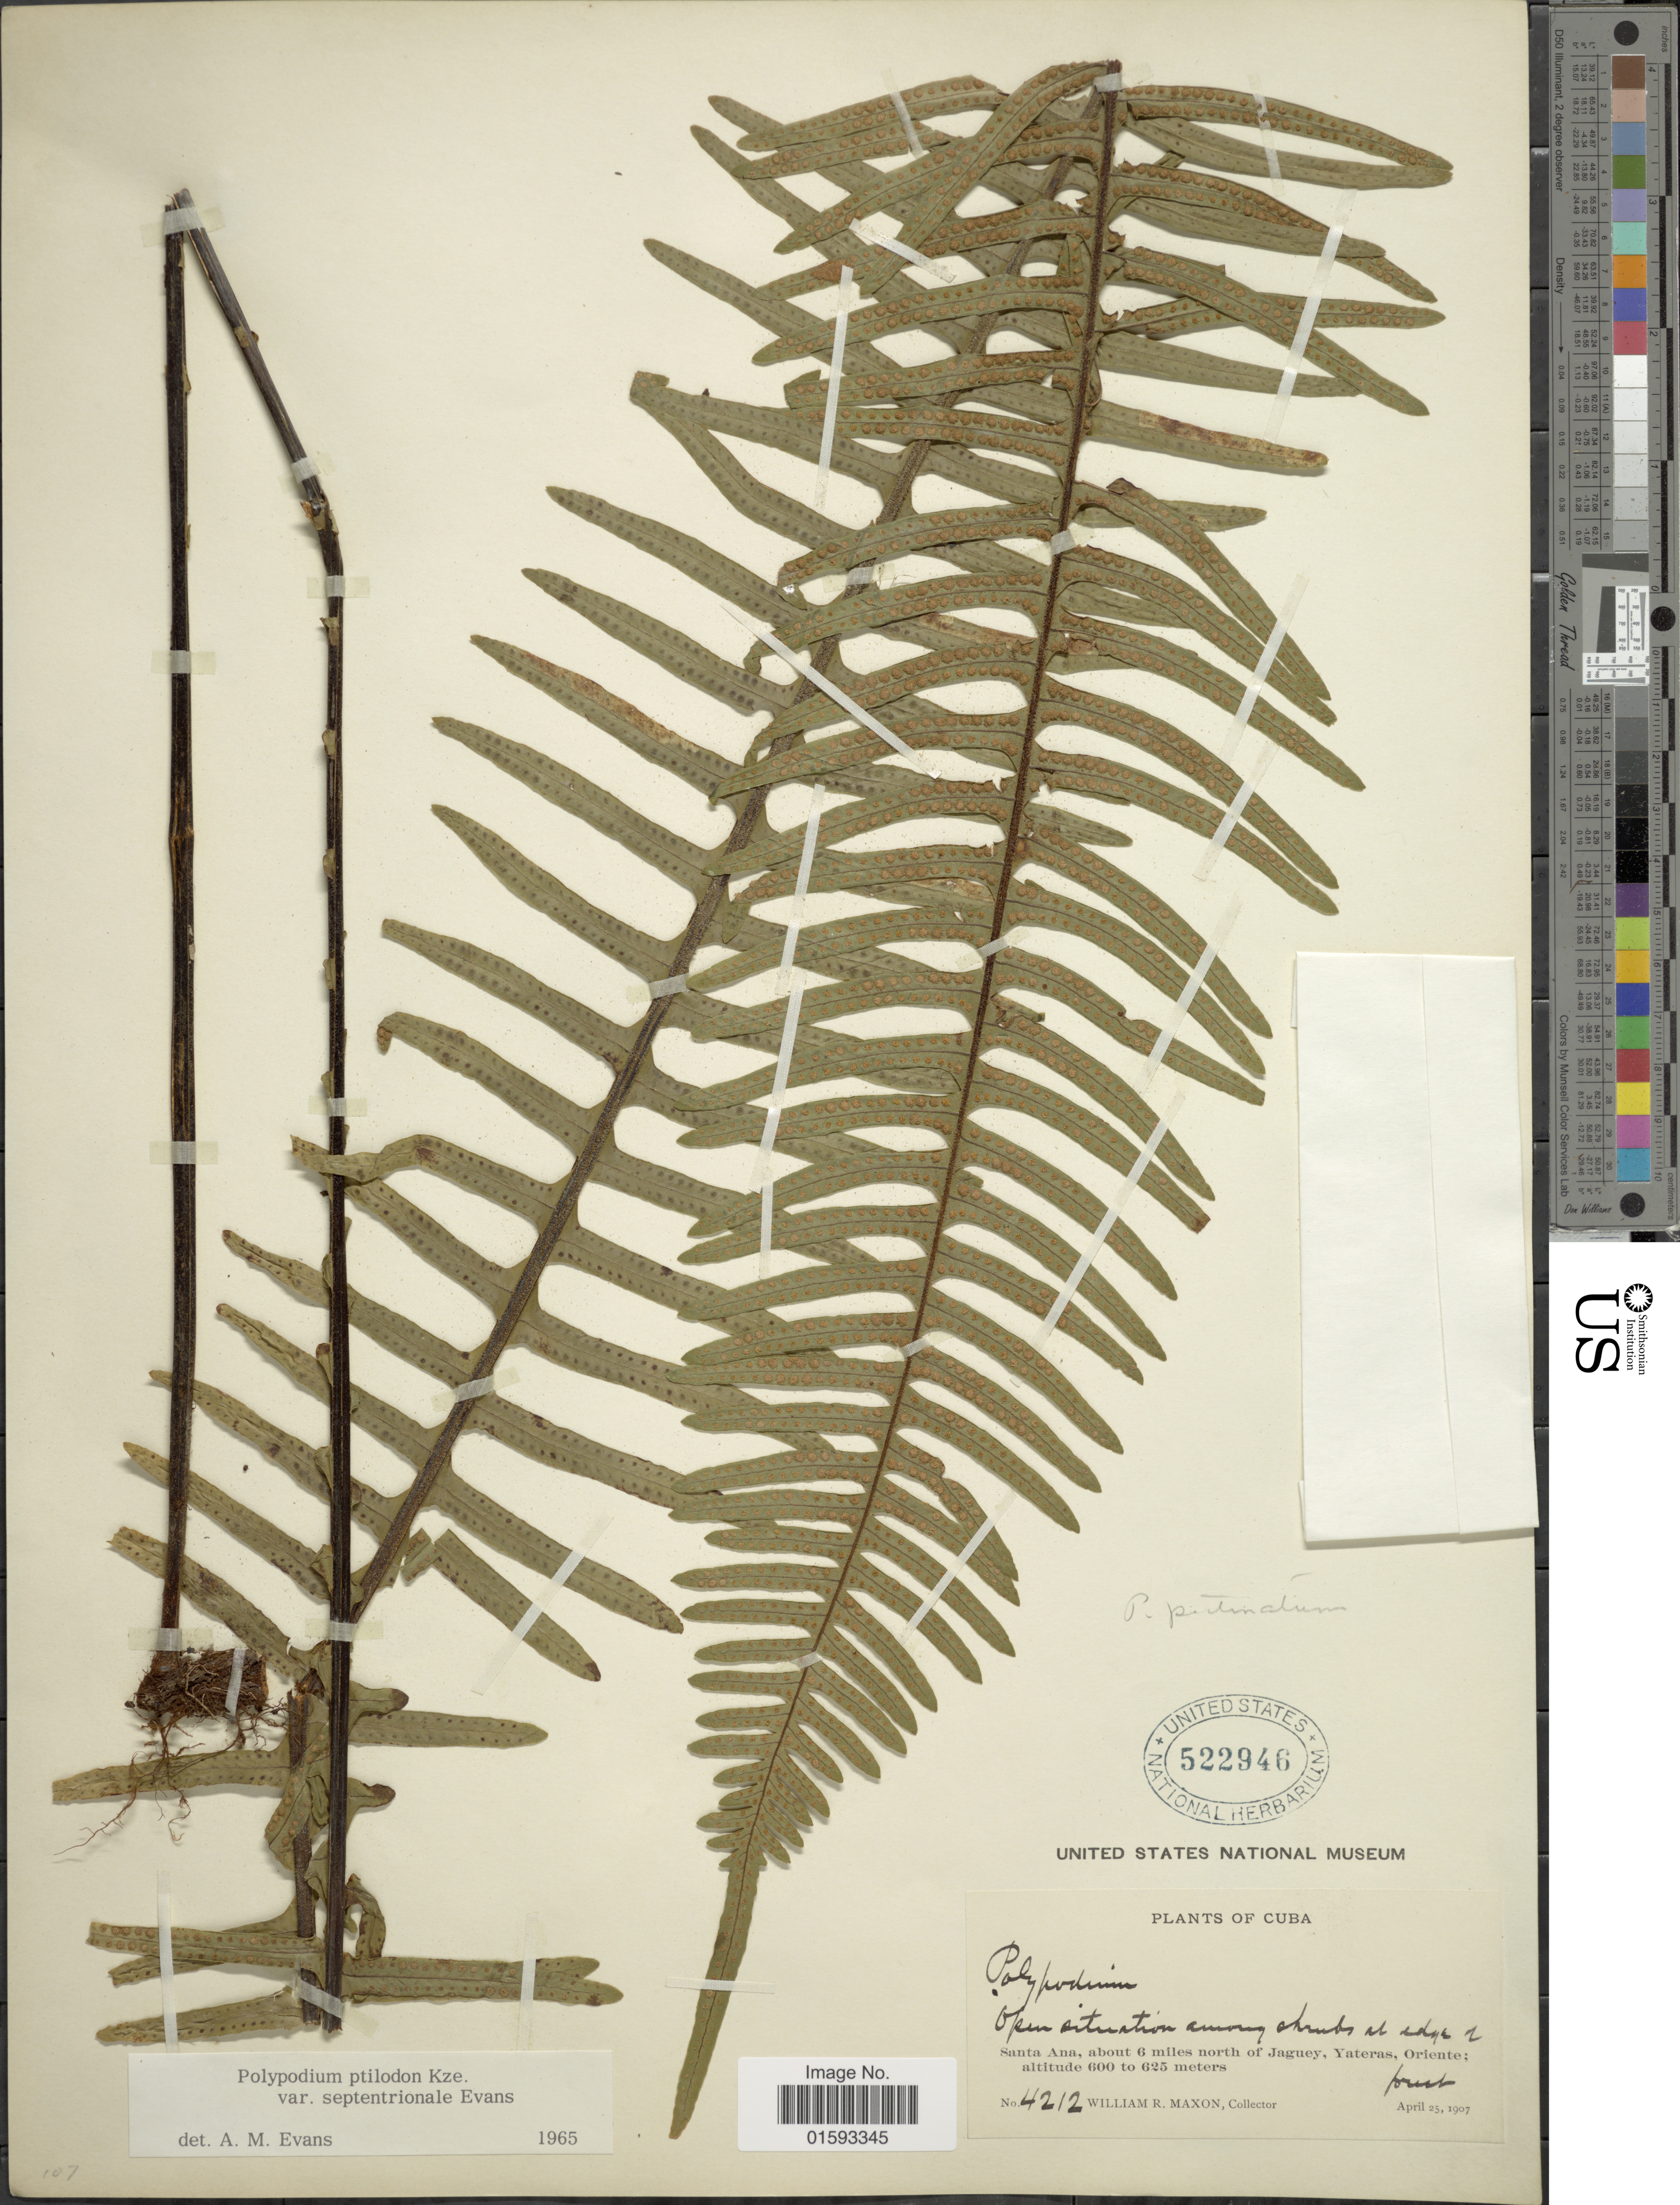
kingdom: Plantae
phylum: Tracheophyta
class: Polypodiopsida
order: Polypodiales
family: Polypodiaceae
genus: Pecluma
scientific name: Pecluma ptilodos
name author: (Kunze) Price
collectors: W. R. Maxon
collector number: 4212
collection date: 1907-04-25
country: Cuba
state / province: Oriente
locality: Santa Ana, about 6 miles north of jaguey, Yateras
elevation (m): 600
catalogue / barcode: US 522946